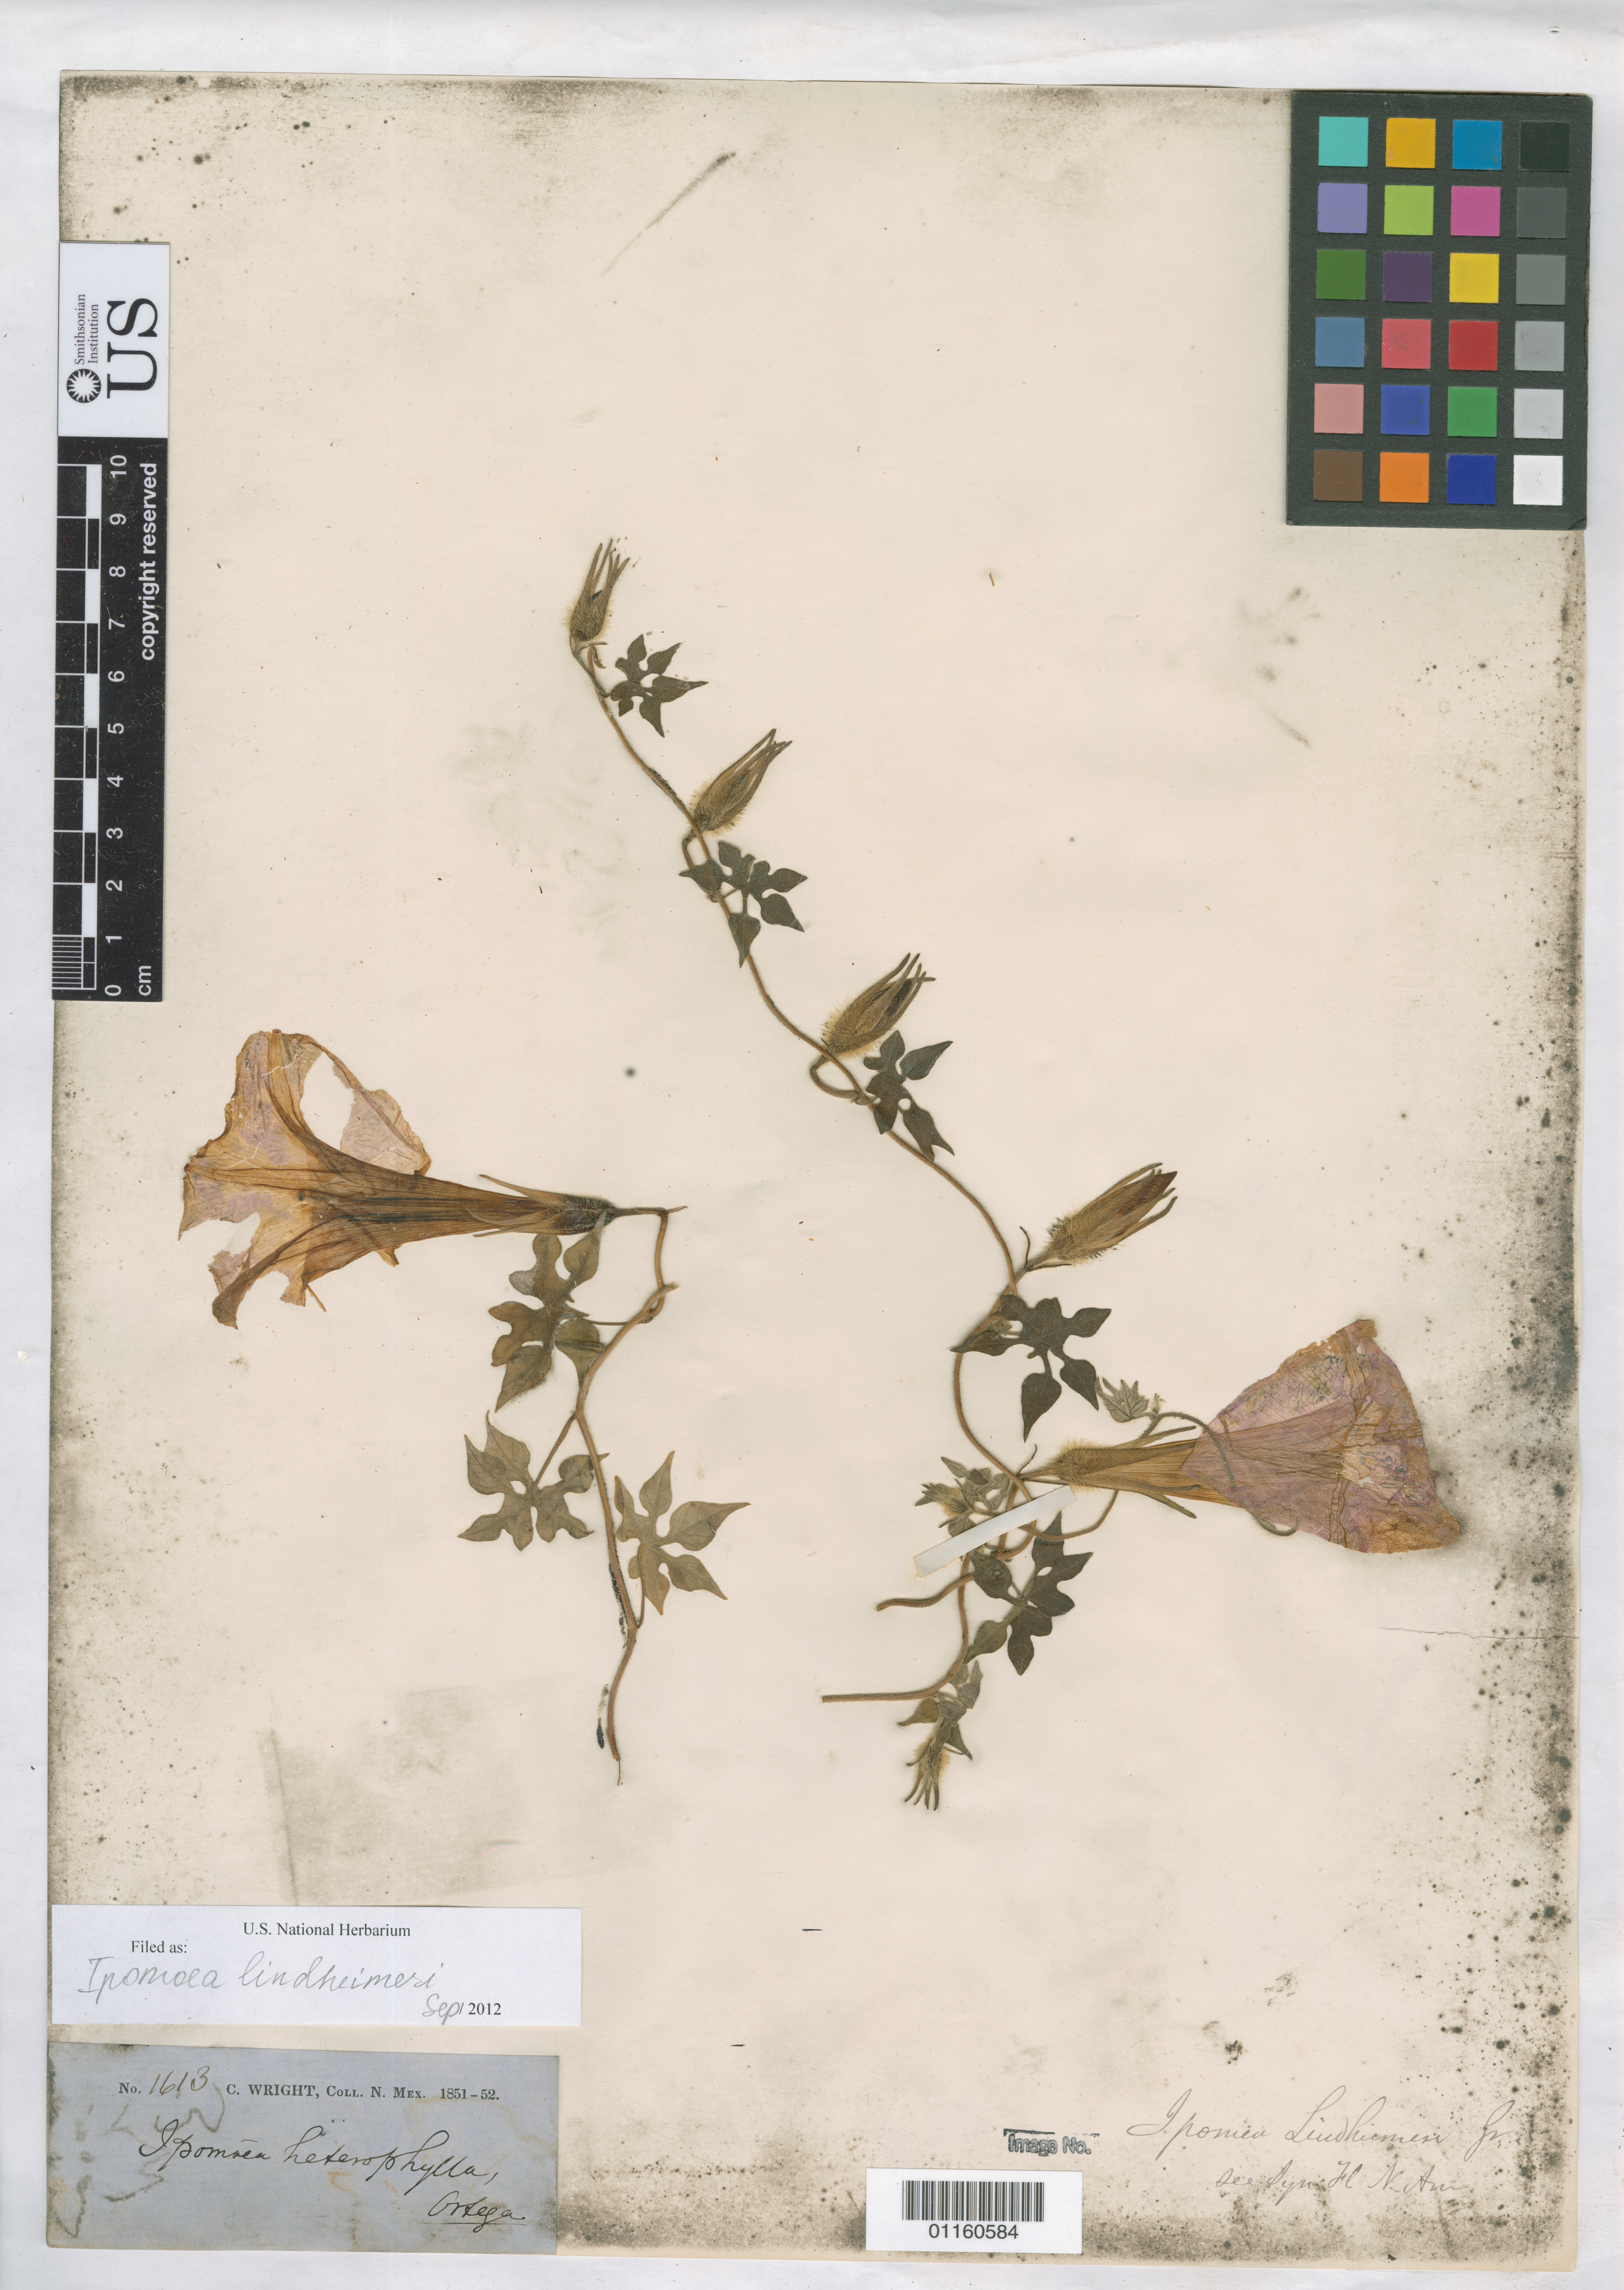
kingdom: Plantae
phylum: Tracheophyta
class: Magnoliopsida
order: Solanales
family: Convolvulaceae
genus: Ipomoea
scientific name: Ipomoea lindheimeri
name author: A. Gray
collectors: C. Wright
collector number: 1613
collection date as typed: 1851 to -- --- 1852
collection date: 1851/1852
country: United States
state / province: New Mexico